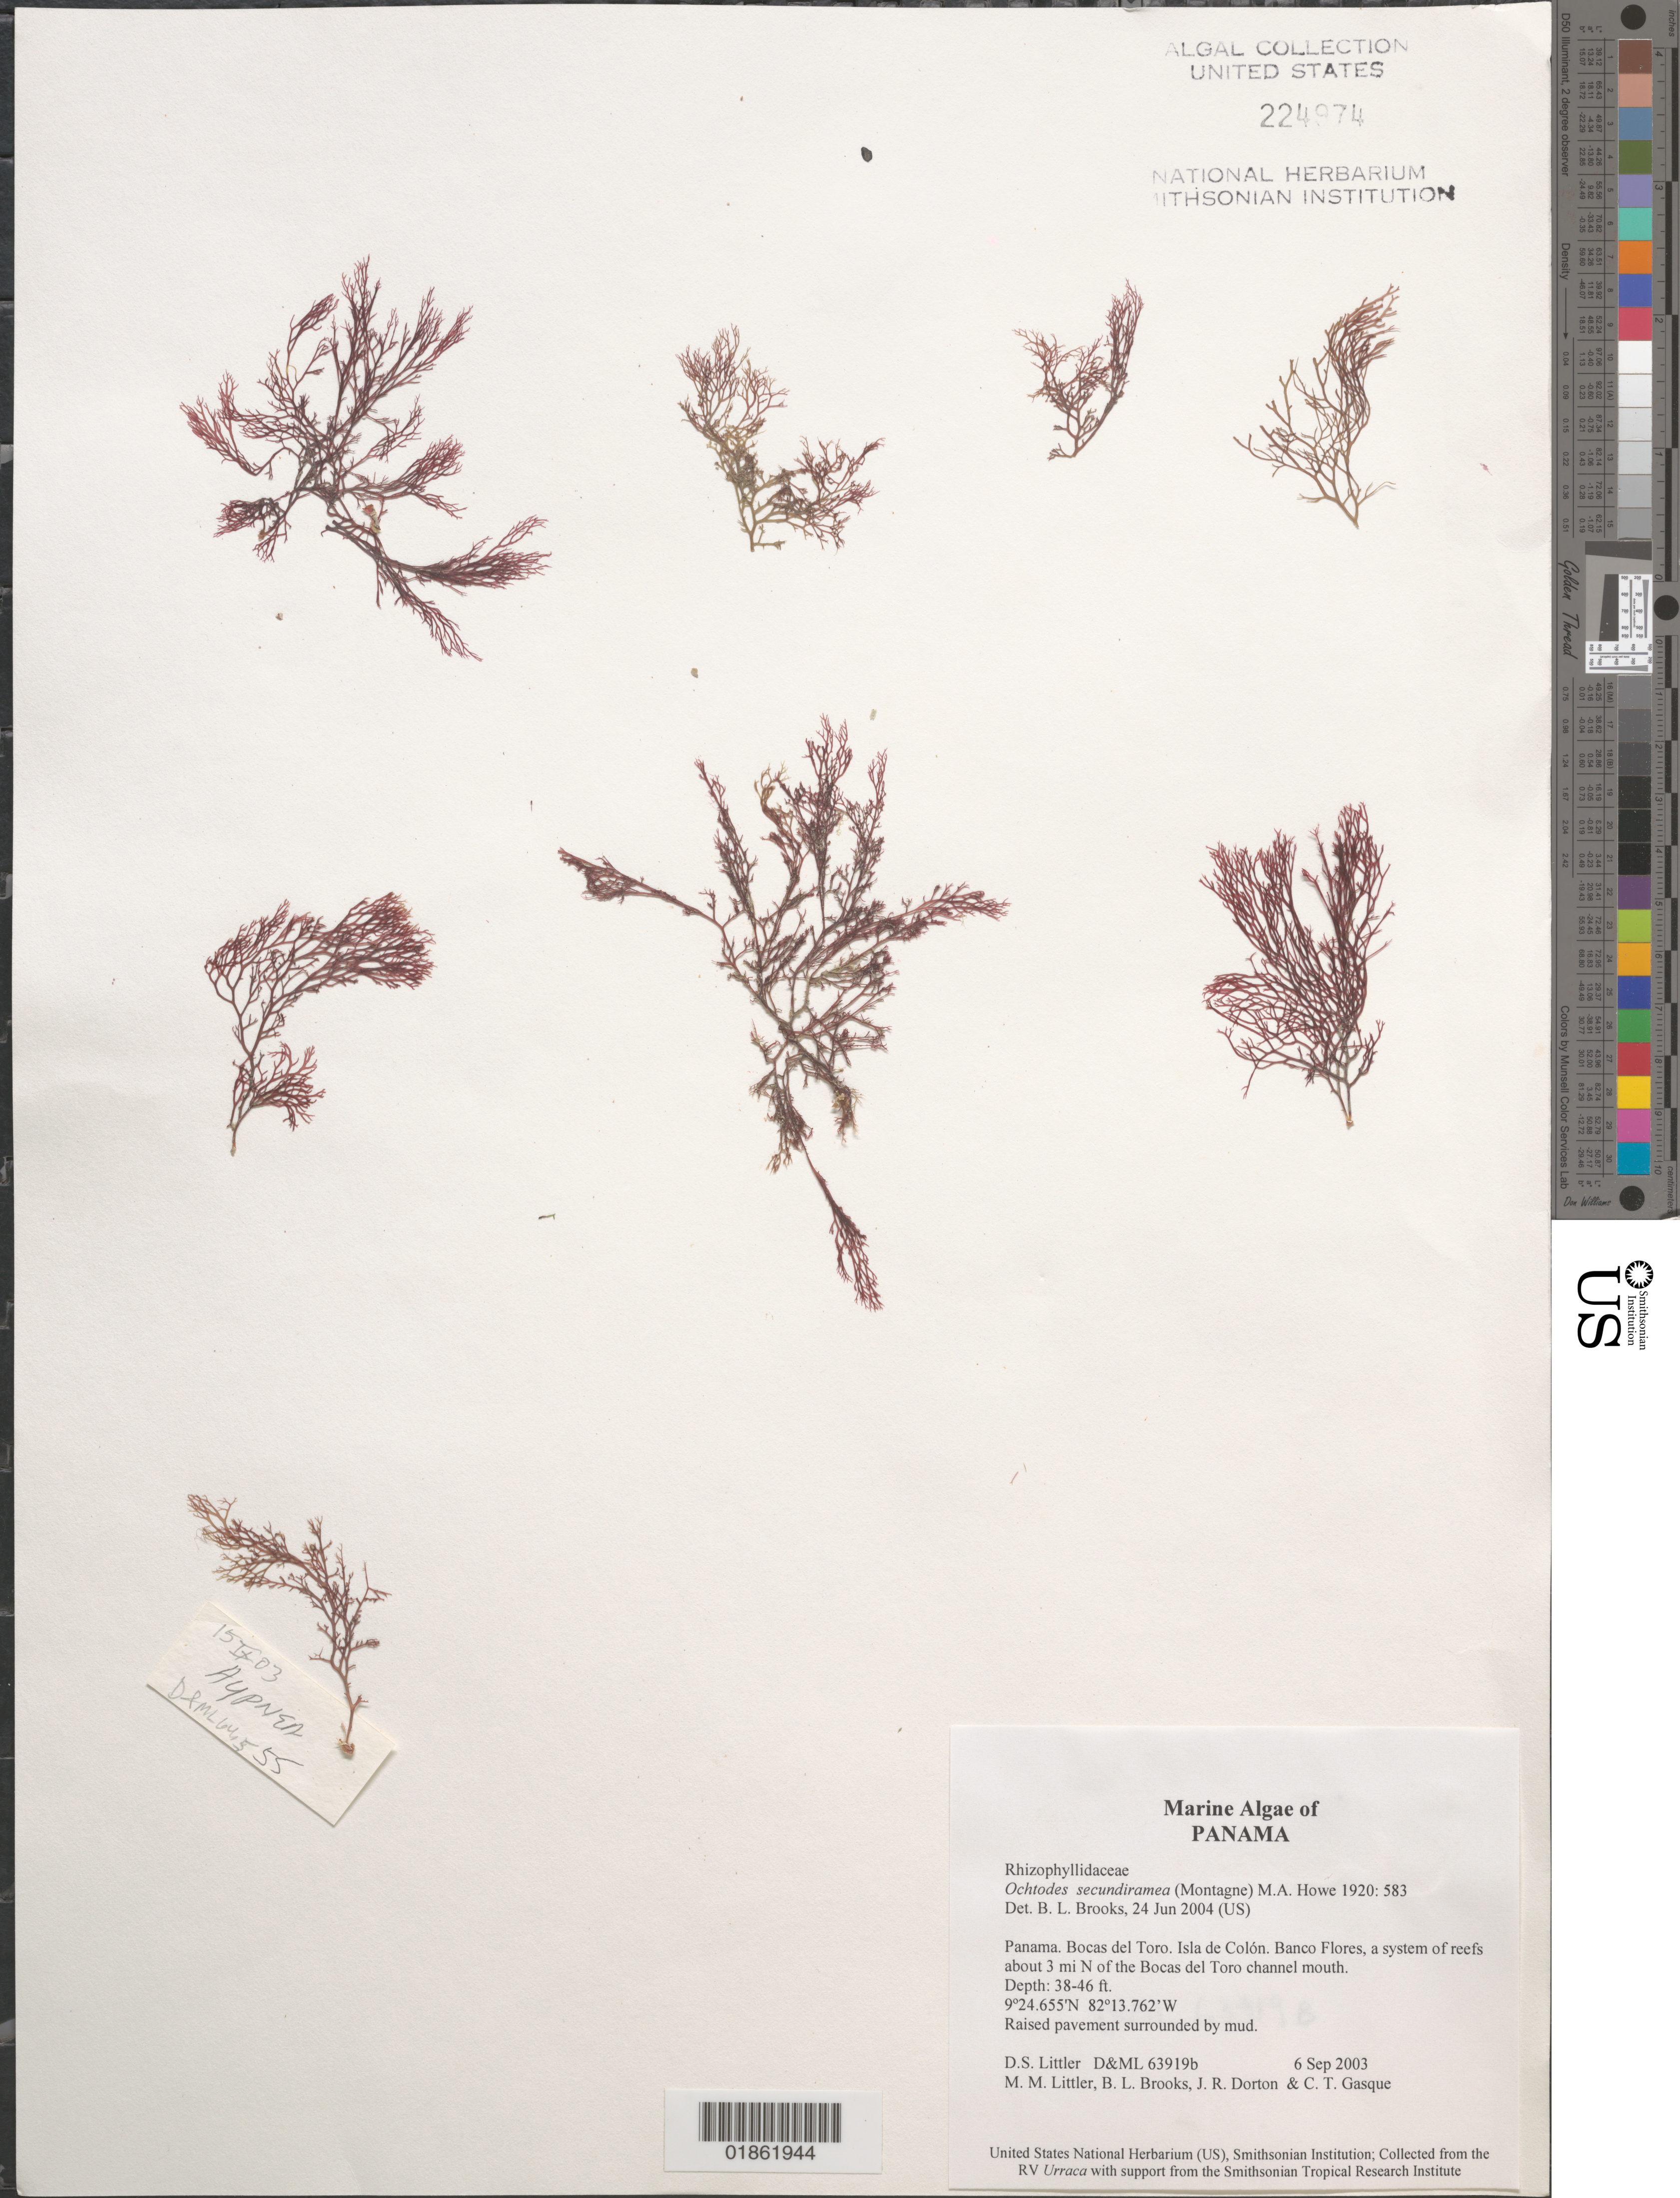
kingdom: Plantae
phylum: Rhodophyta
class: Florideophyceae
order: Gigartinales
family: Rhizophyllidaceae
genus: Ochtodes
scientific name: Ochtodes secundiramea, ined.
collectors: M. M. Littler, D. S. Littler & B. Brooks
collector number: D&ML 63919b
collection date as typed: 07 Sep 2003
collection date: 2003-09-07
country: Panama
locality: Banco Flores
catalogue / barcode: US 224974